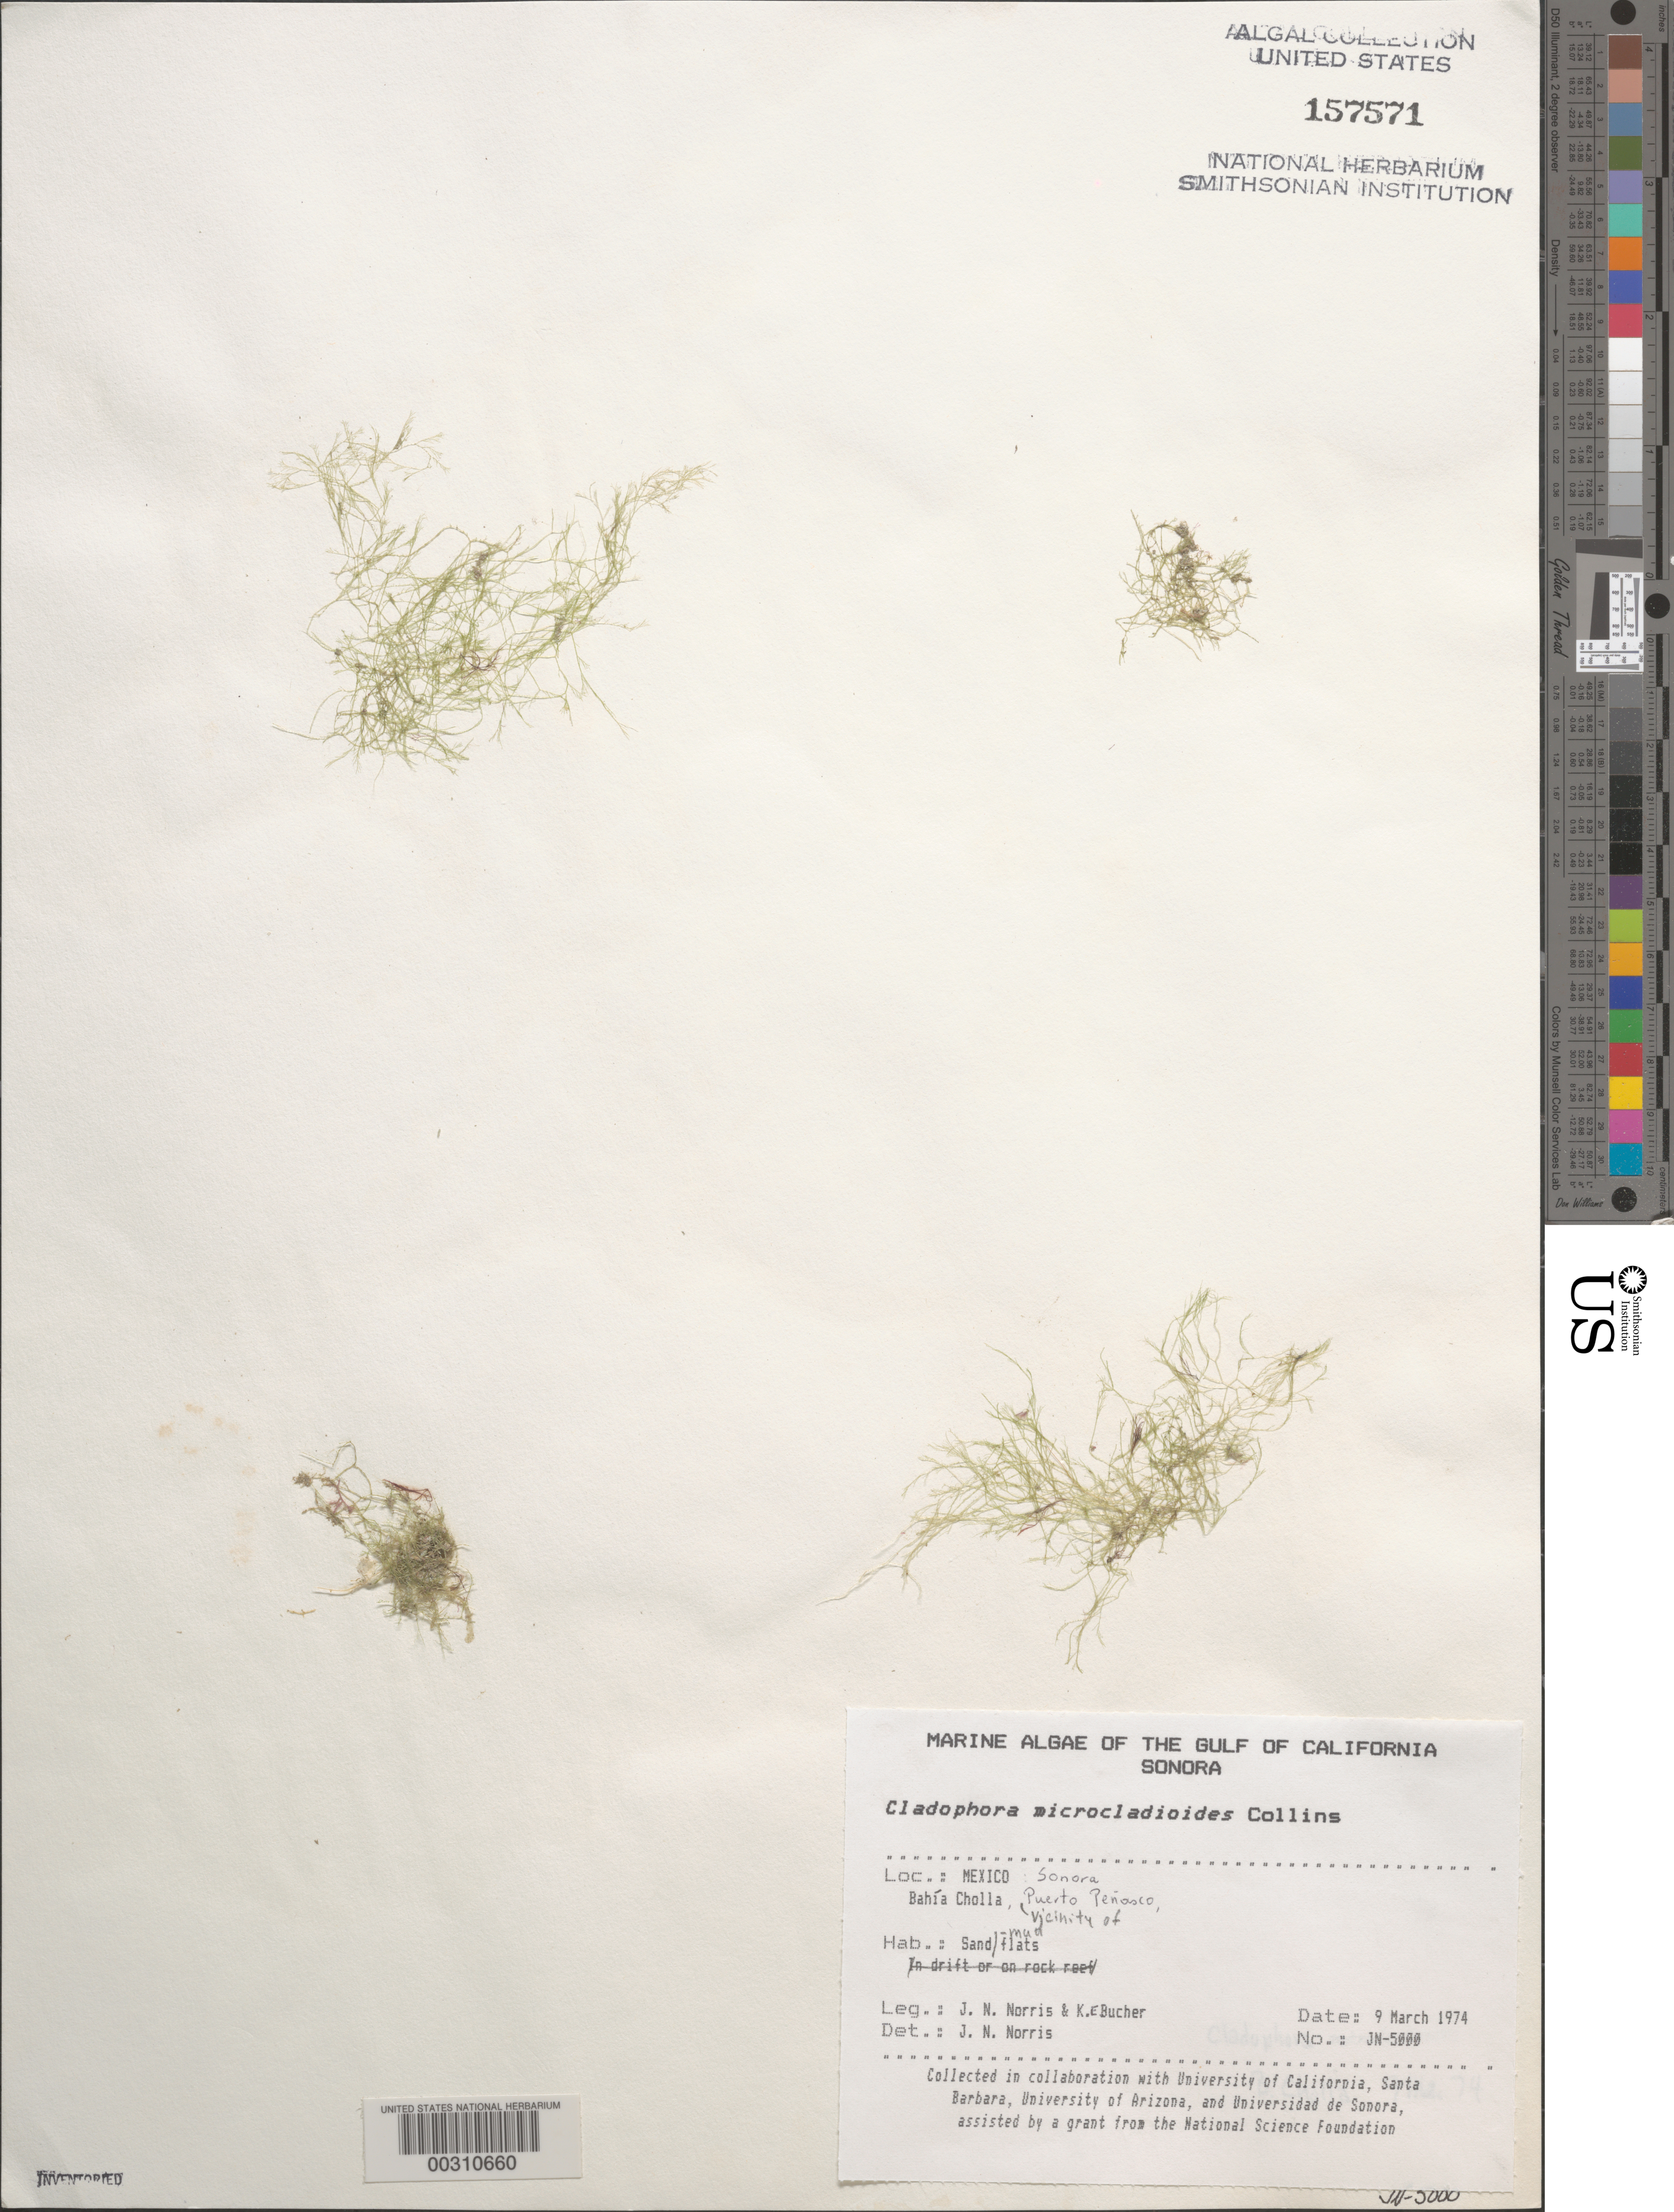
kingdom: Plantae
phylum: Chlorophyta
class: Ulvophyceae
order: Cladophorales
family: Cladophoraceae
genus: Cladophora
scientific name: Cladophora microcladioides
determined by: Norris, James N.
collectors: J. N. Norris & K. E. Bucher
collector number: JN-5000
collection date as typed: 09 Mar 1974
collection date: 1974-03-09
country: Mexico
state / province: Sonora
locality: Bahia Cholla, Puerto Penasco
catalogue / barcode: US 157571